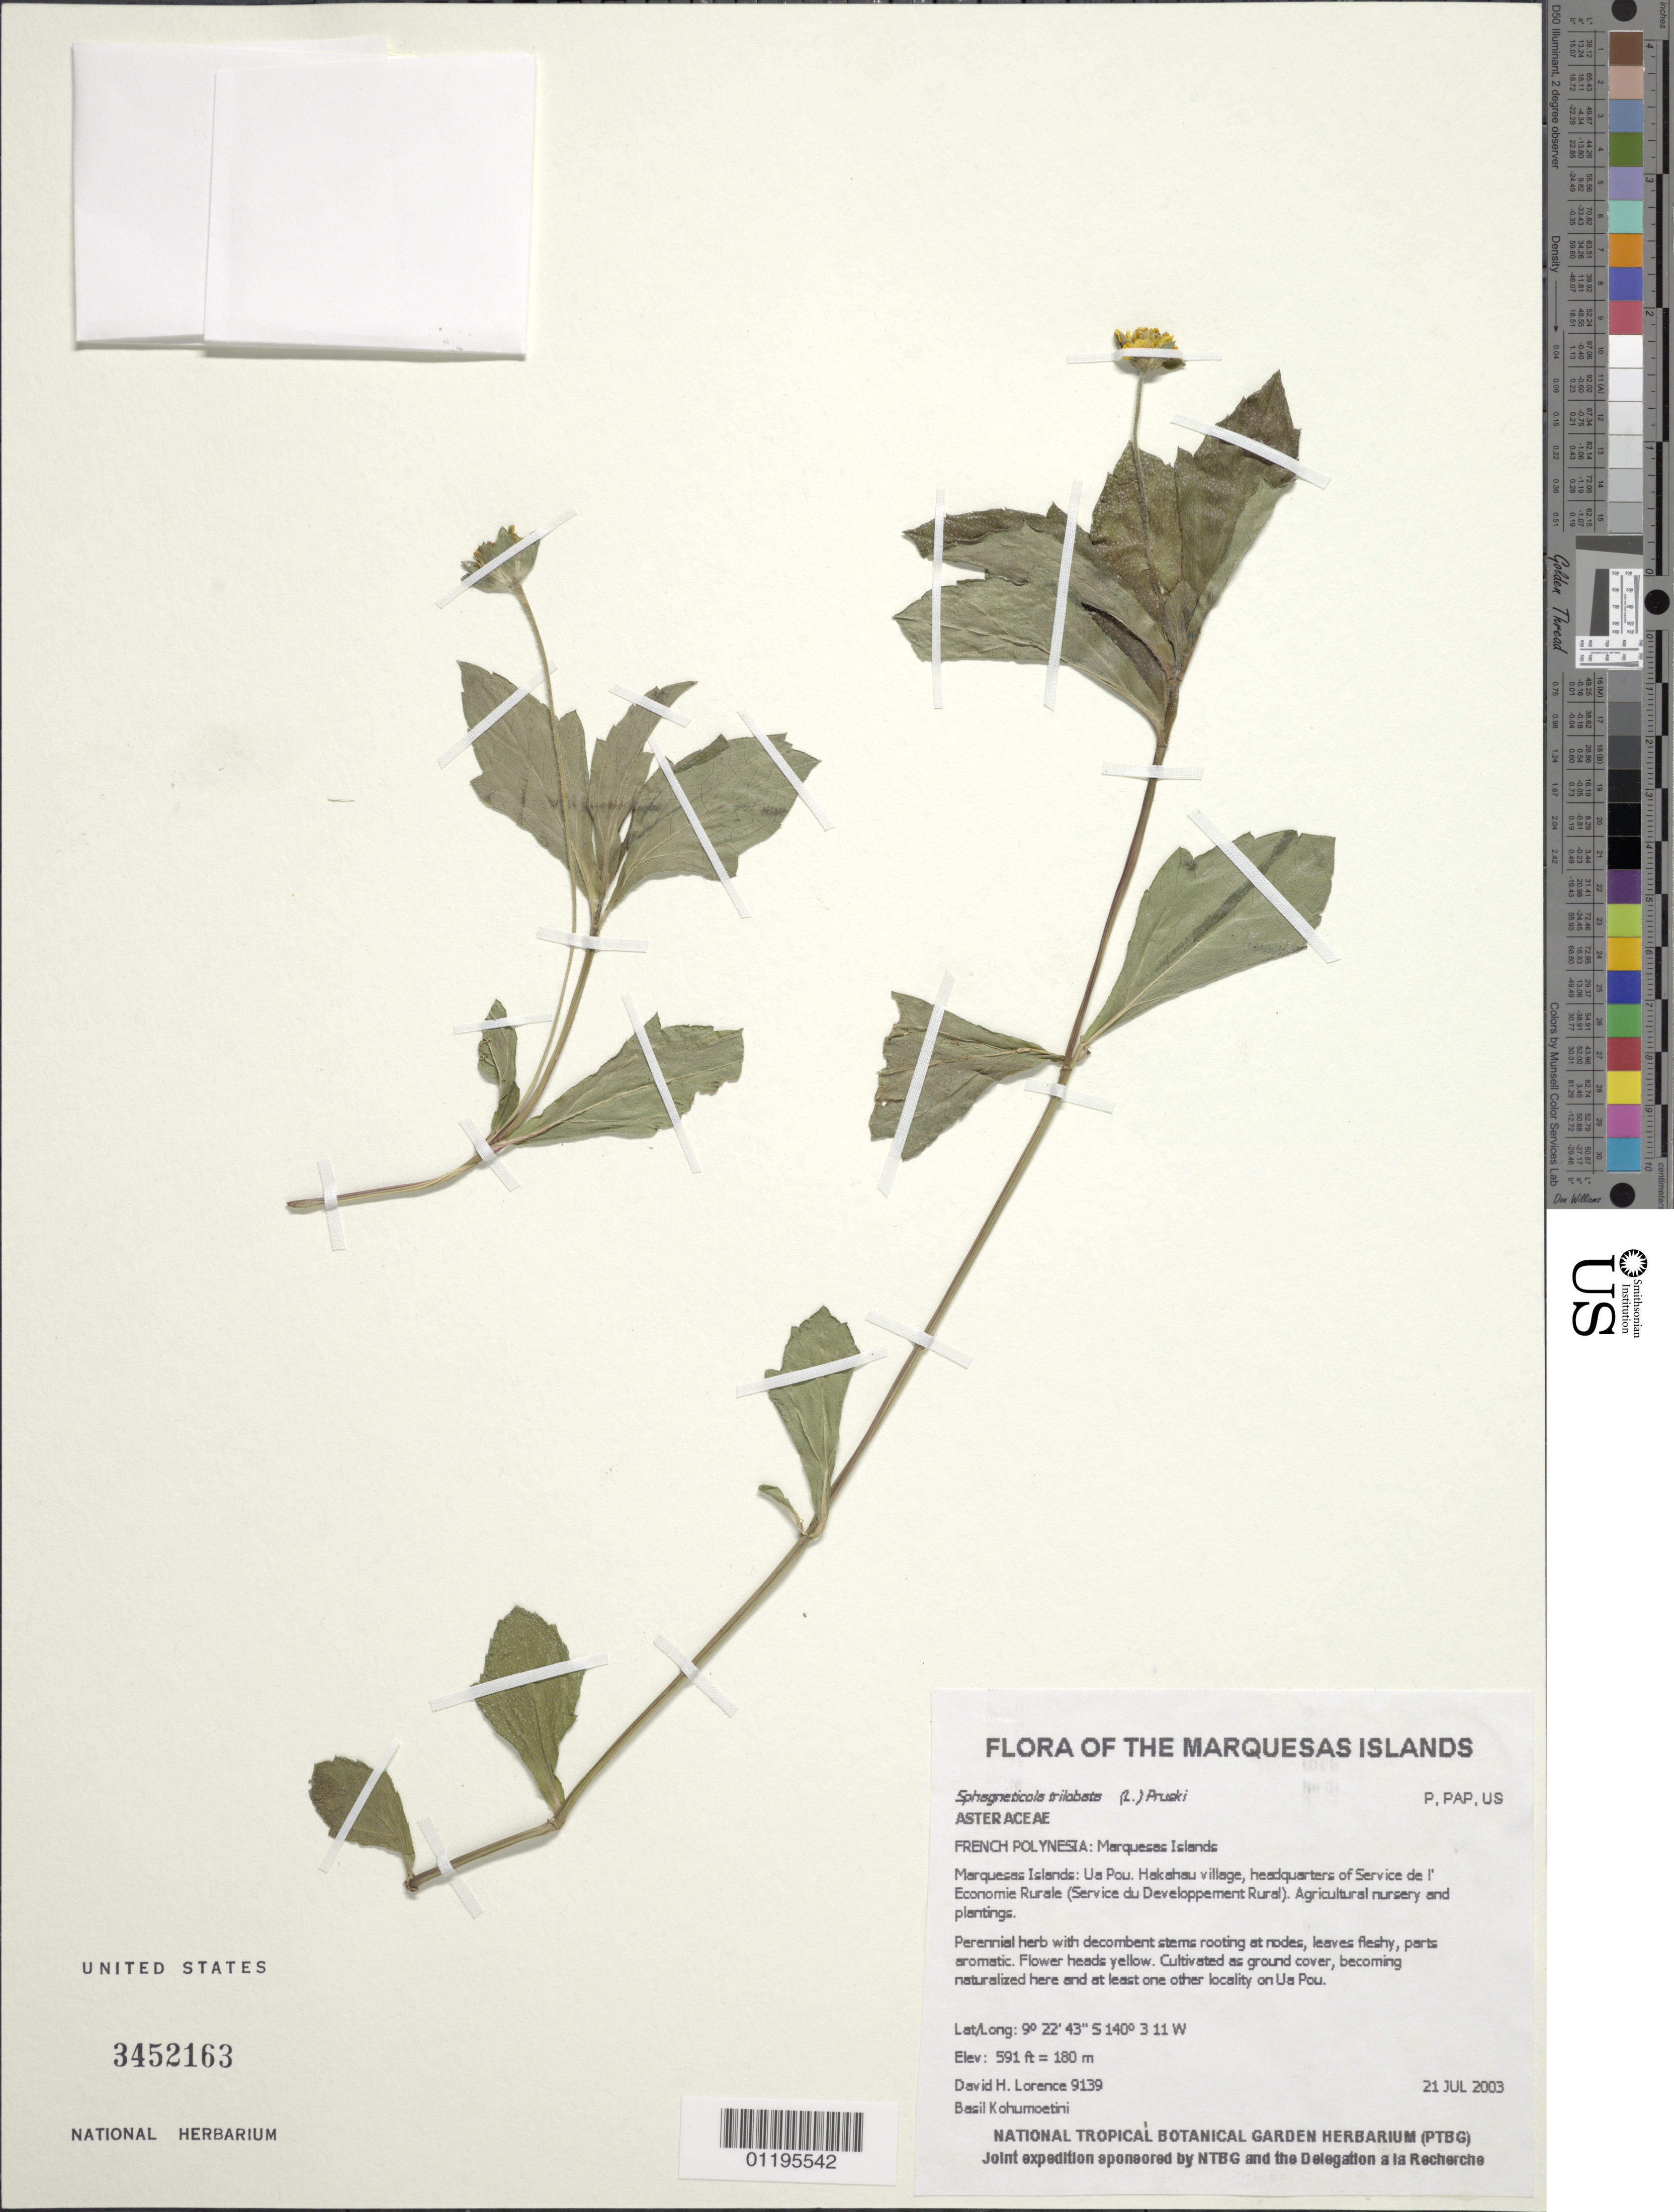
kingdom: Plantae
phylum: Tracheophyta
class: Magnoliopsida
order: Asterales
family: Asteraceae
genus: Sphagneticola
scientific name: Sphagneticola trilobata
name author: (L.) Pruski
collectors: D. Lorence & B. Kohumoetini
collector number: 9139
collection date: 2003-07-21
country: French Polynesia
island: Ua Pou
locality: Hakahau village, headquarters of Service de l'Economie Rurale (Service du Developpement Rural)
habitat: Agricultural nursery and plantings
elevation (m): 180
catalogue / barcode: US 3452163